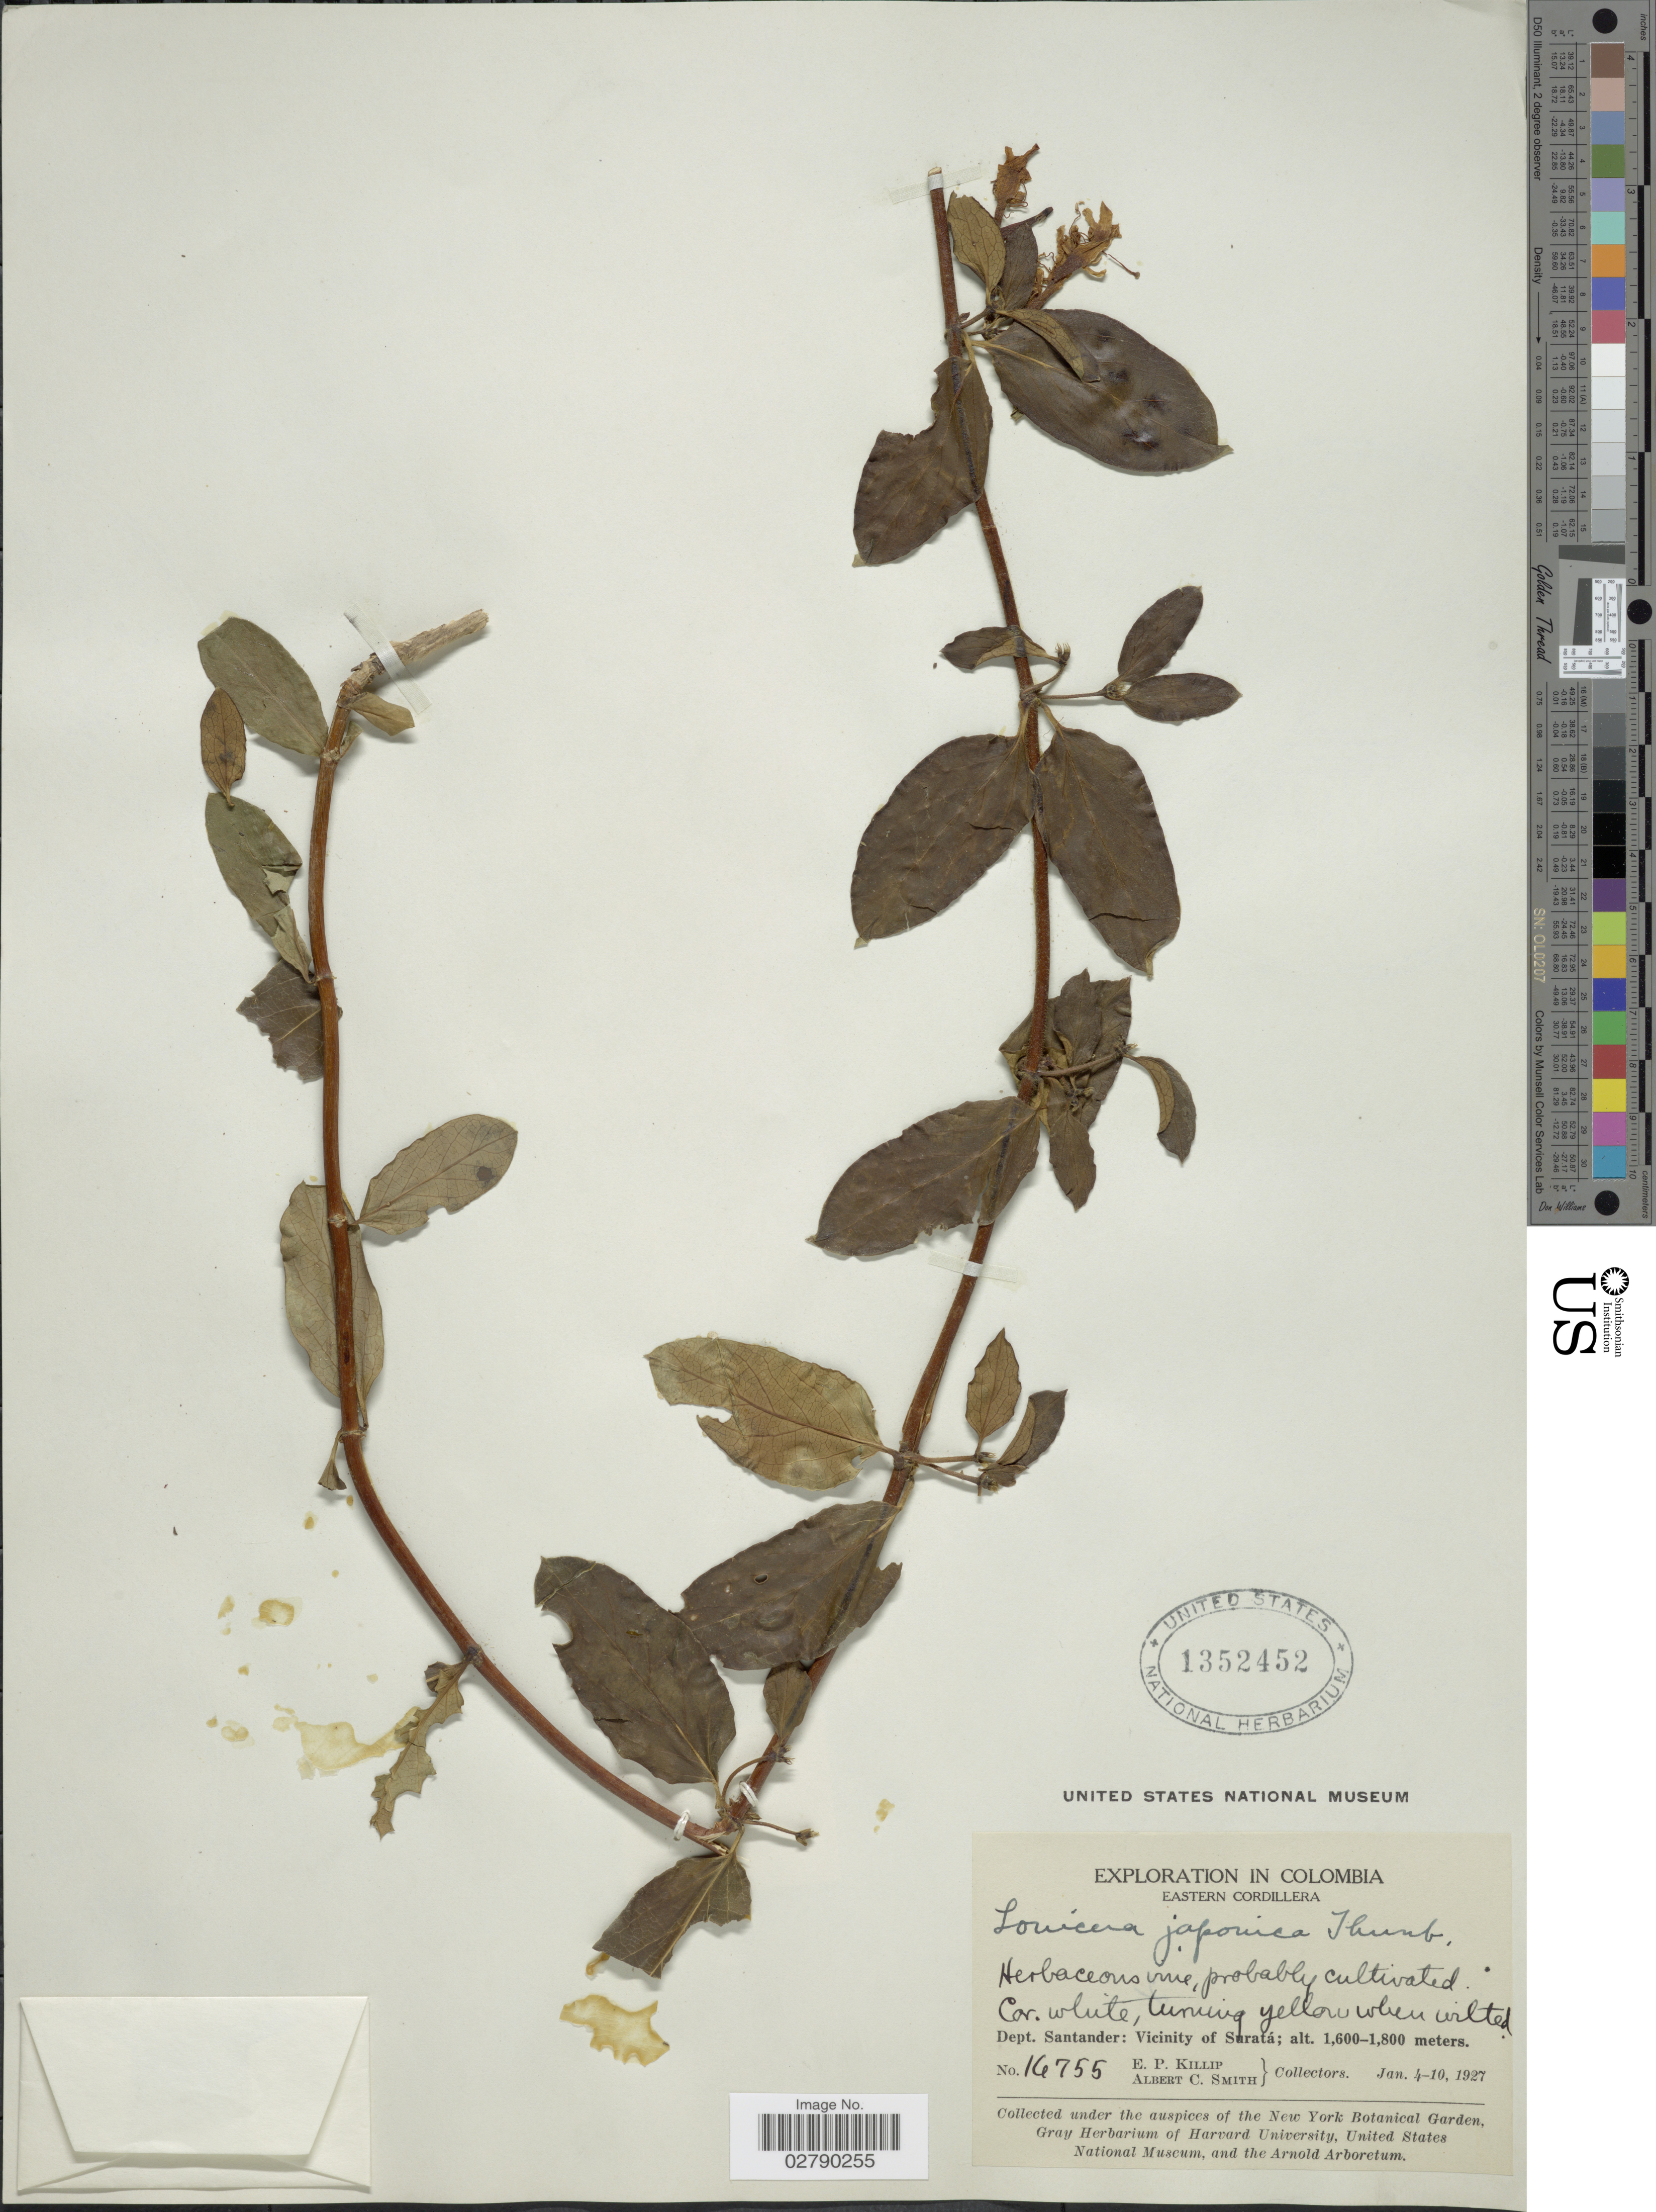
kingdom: Plantae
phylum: Tracheophyta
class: Magnoliopsida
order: Dipsacales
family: Caprifoliaceae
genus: Lonicera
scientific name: Lonicera japonica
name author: Thunb.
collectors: E. P. Killip & A. C. Smith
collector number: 16755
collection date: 1927-01-04/1927-01-10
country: Colombia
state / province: Santander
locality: Eastern Cordillera. Dept. Santander: Vicinity of Suratá.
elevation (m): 1600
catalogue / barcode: US 1352452